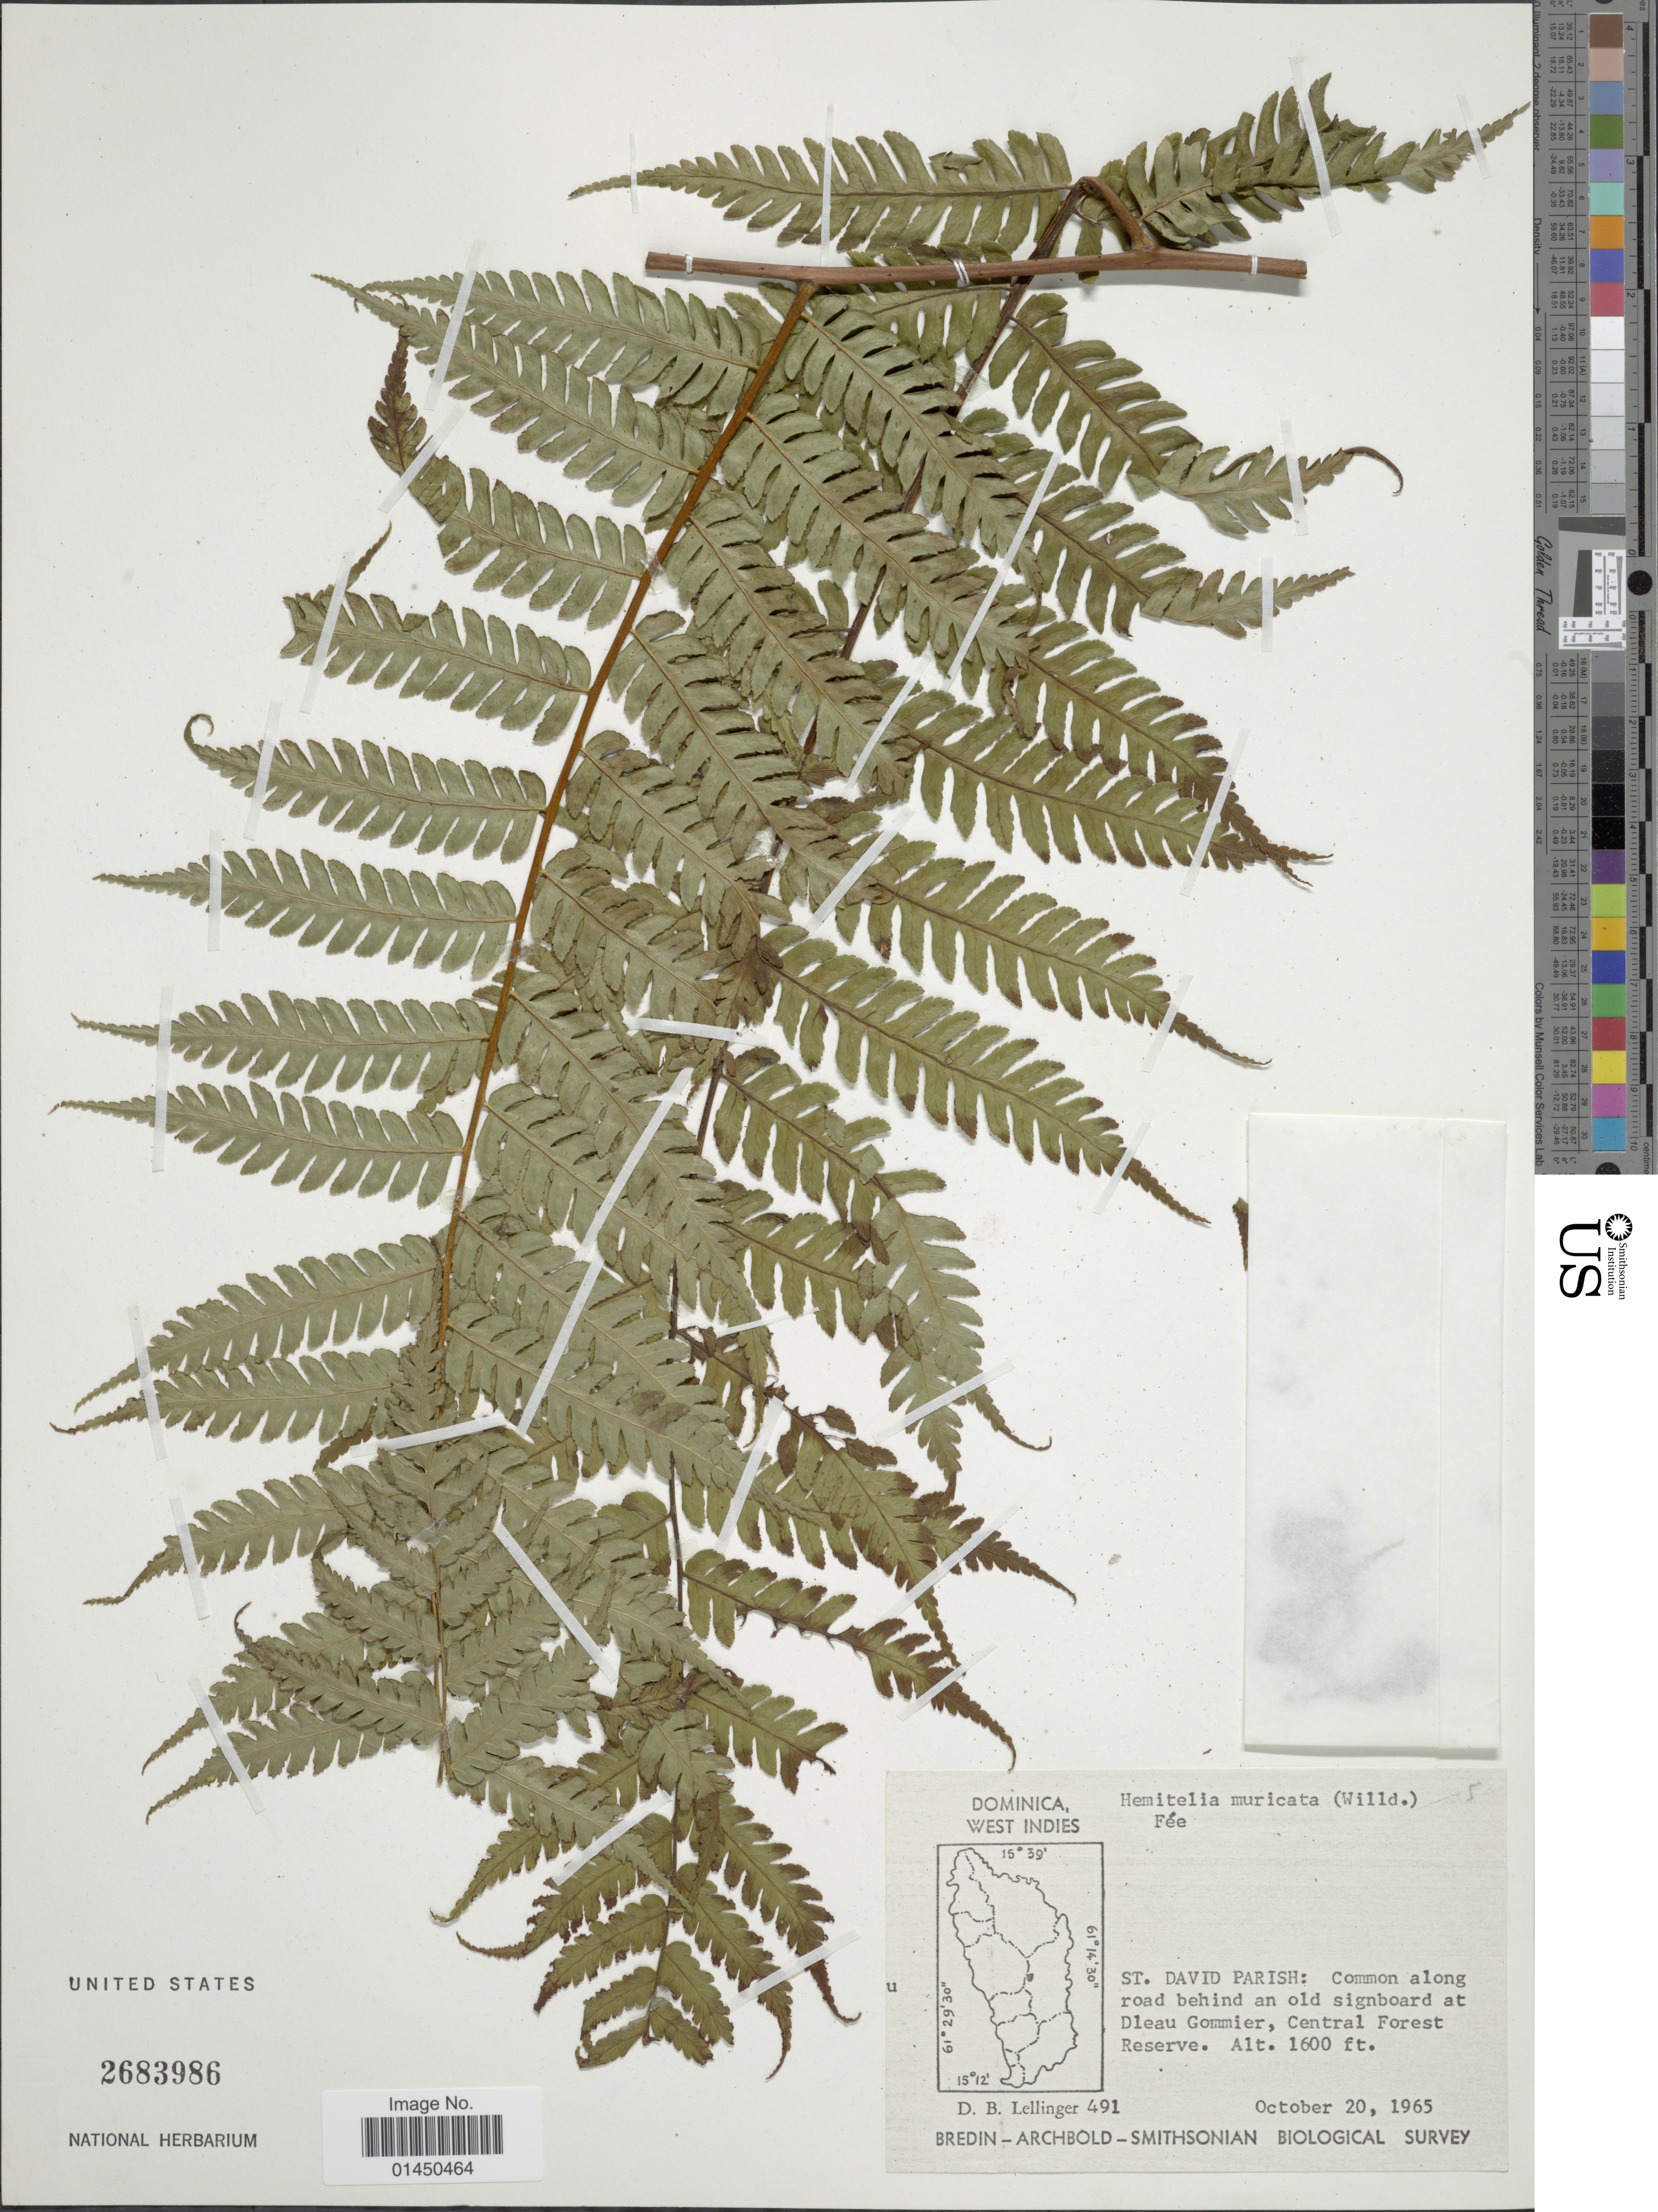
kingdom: Plantae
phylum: Tracheophyta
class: Polypodiopsida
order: Cyatheales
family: Cyatheaceae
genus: Cyathea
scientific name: Cyathea muricata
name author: (Willd.) Fée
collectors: D. B. Lellinger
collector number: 491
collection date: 1965-10-20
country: Dominica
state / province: St. David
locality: Common along road behind an old signboard at Dleau Gommier, Central Forest Reserve.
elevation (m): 488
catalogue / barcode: US 2683986